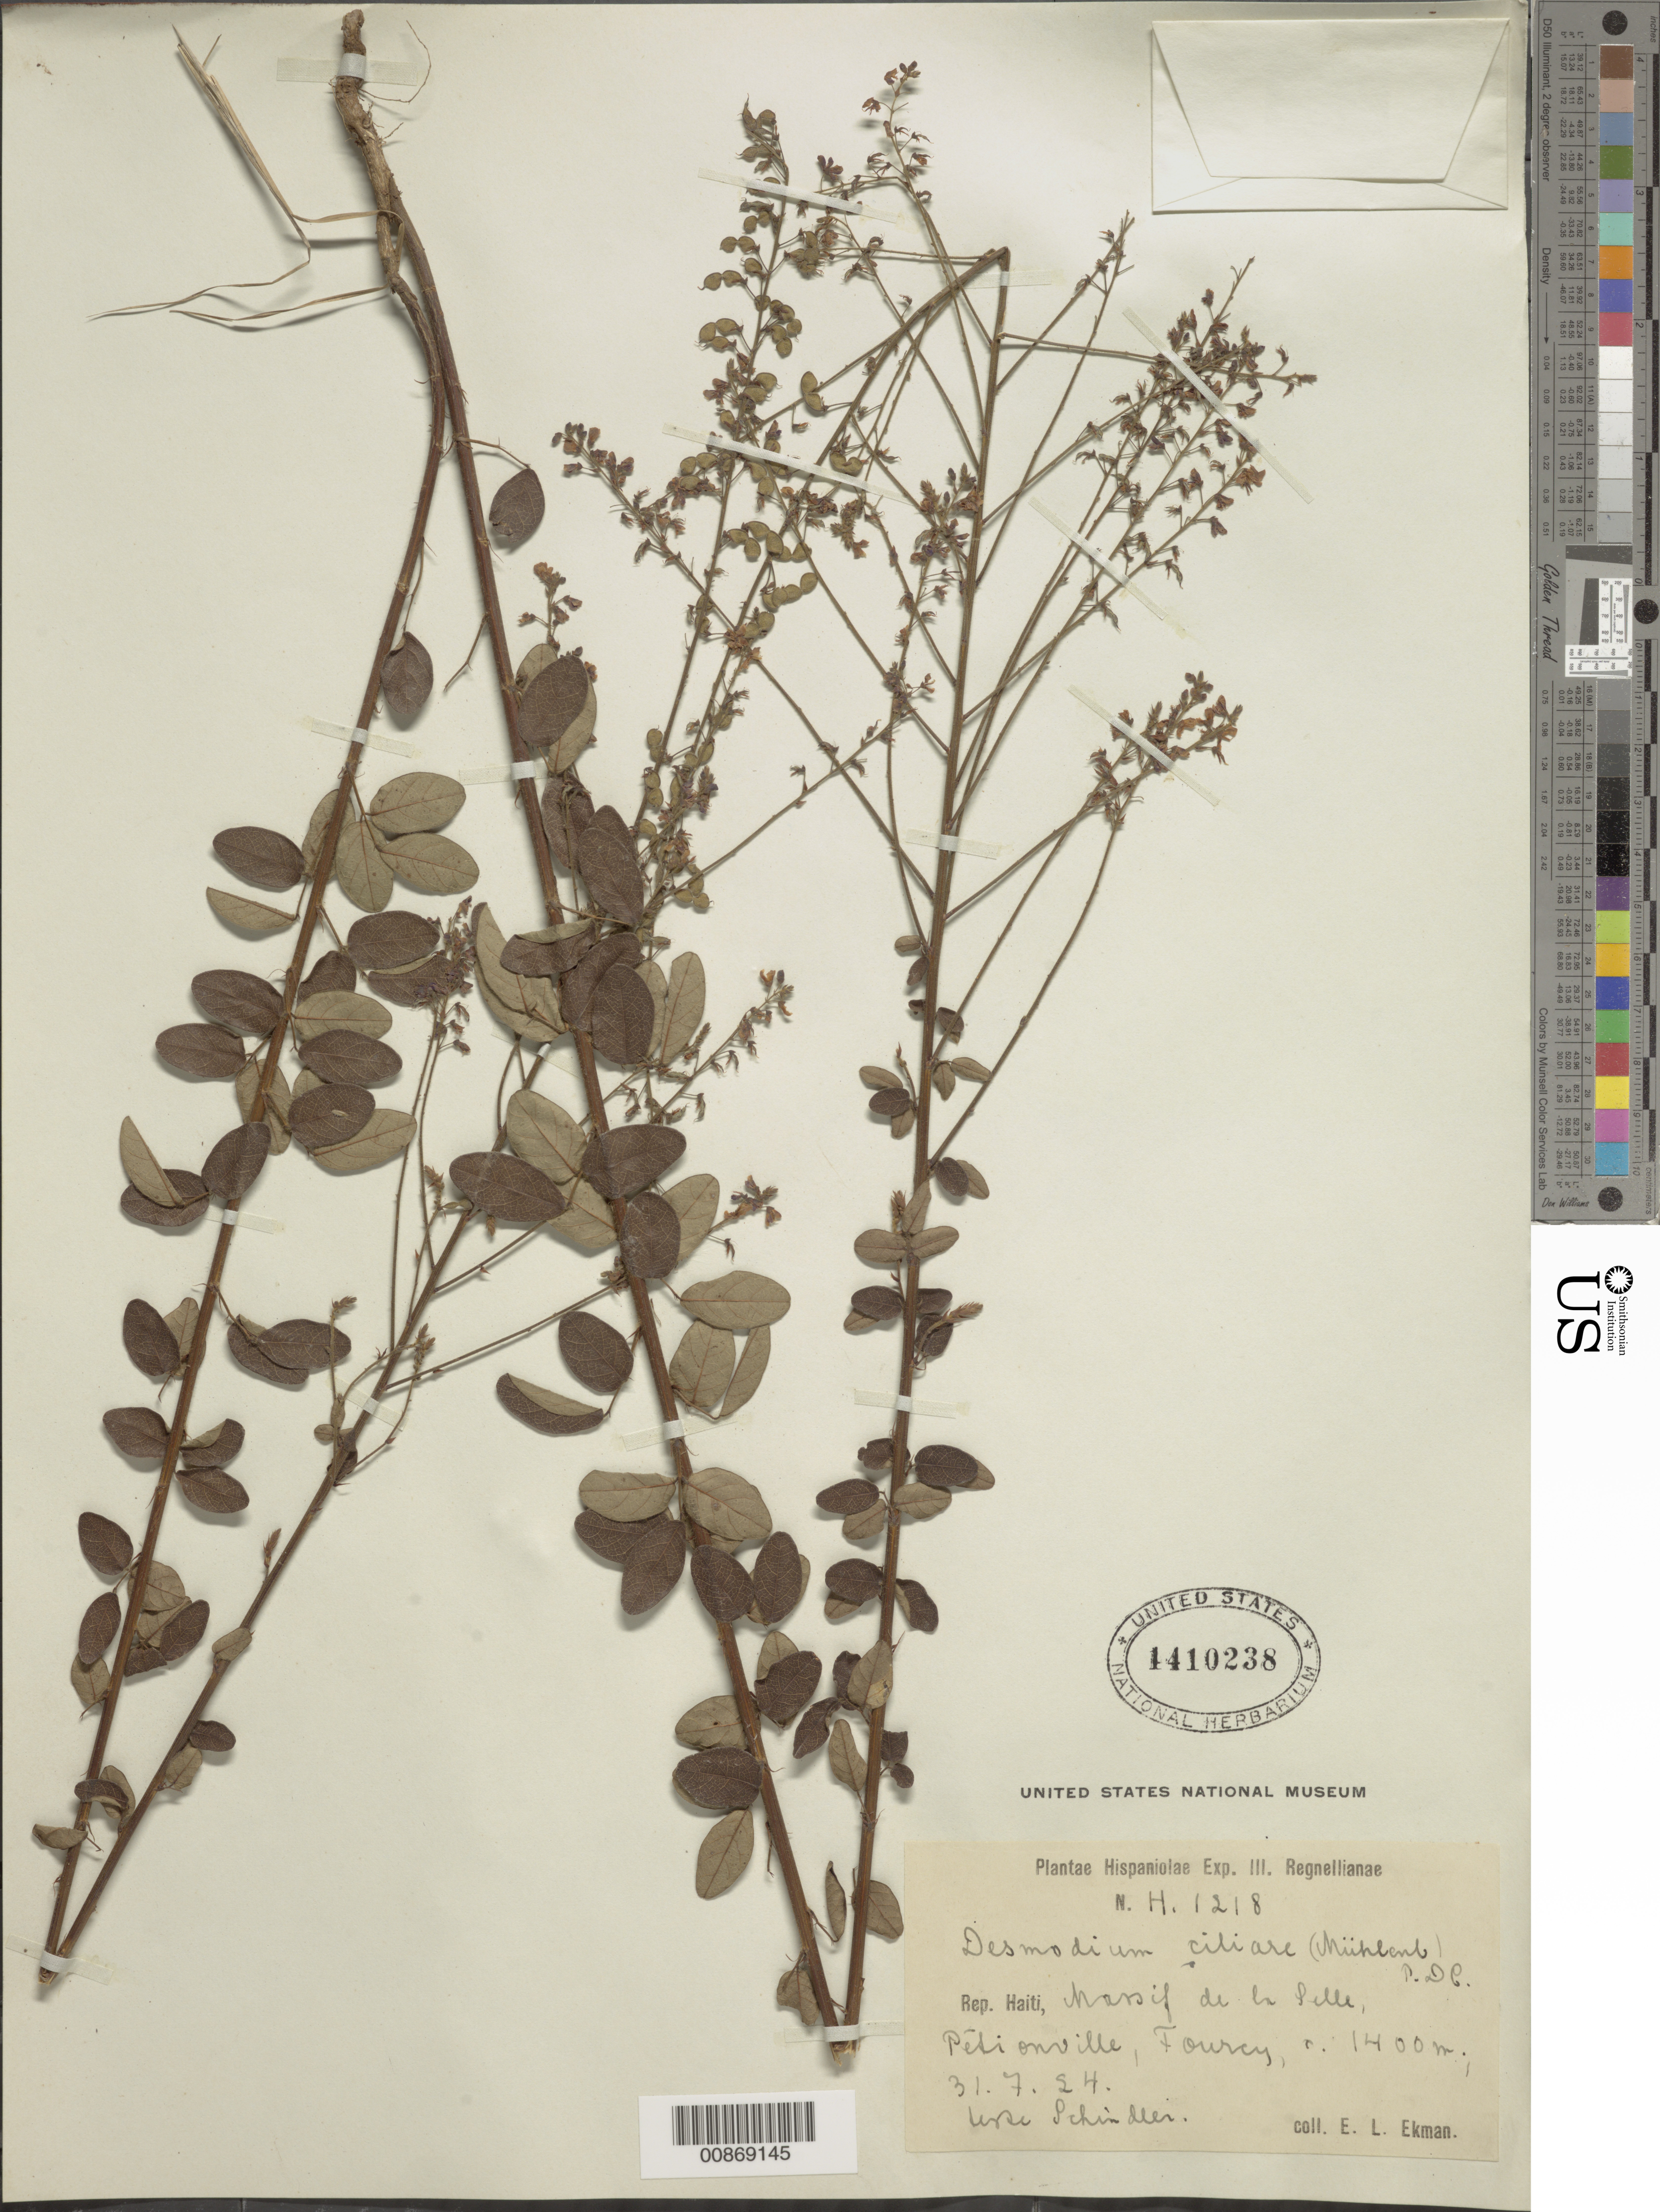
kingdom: Plantae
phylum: Tracheophyta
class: Magnoliopsida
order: Fabales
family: Fabaceae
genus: Desmodium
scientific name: Desmodium ciliare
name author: (Muhl. ex Willd.) DC.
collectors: E. L. Ekman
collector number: H 1218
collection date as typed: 31 Jul 1924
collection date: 1924-07-31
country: Haiti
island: Hispaniola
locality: Massif de la Selle, Pétionville, Fourcy.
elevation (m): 1400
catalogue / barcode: US 1410238